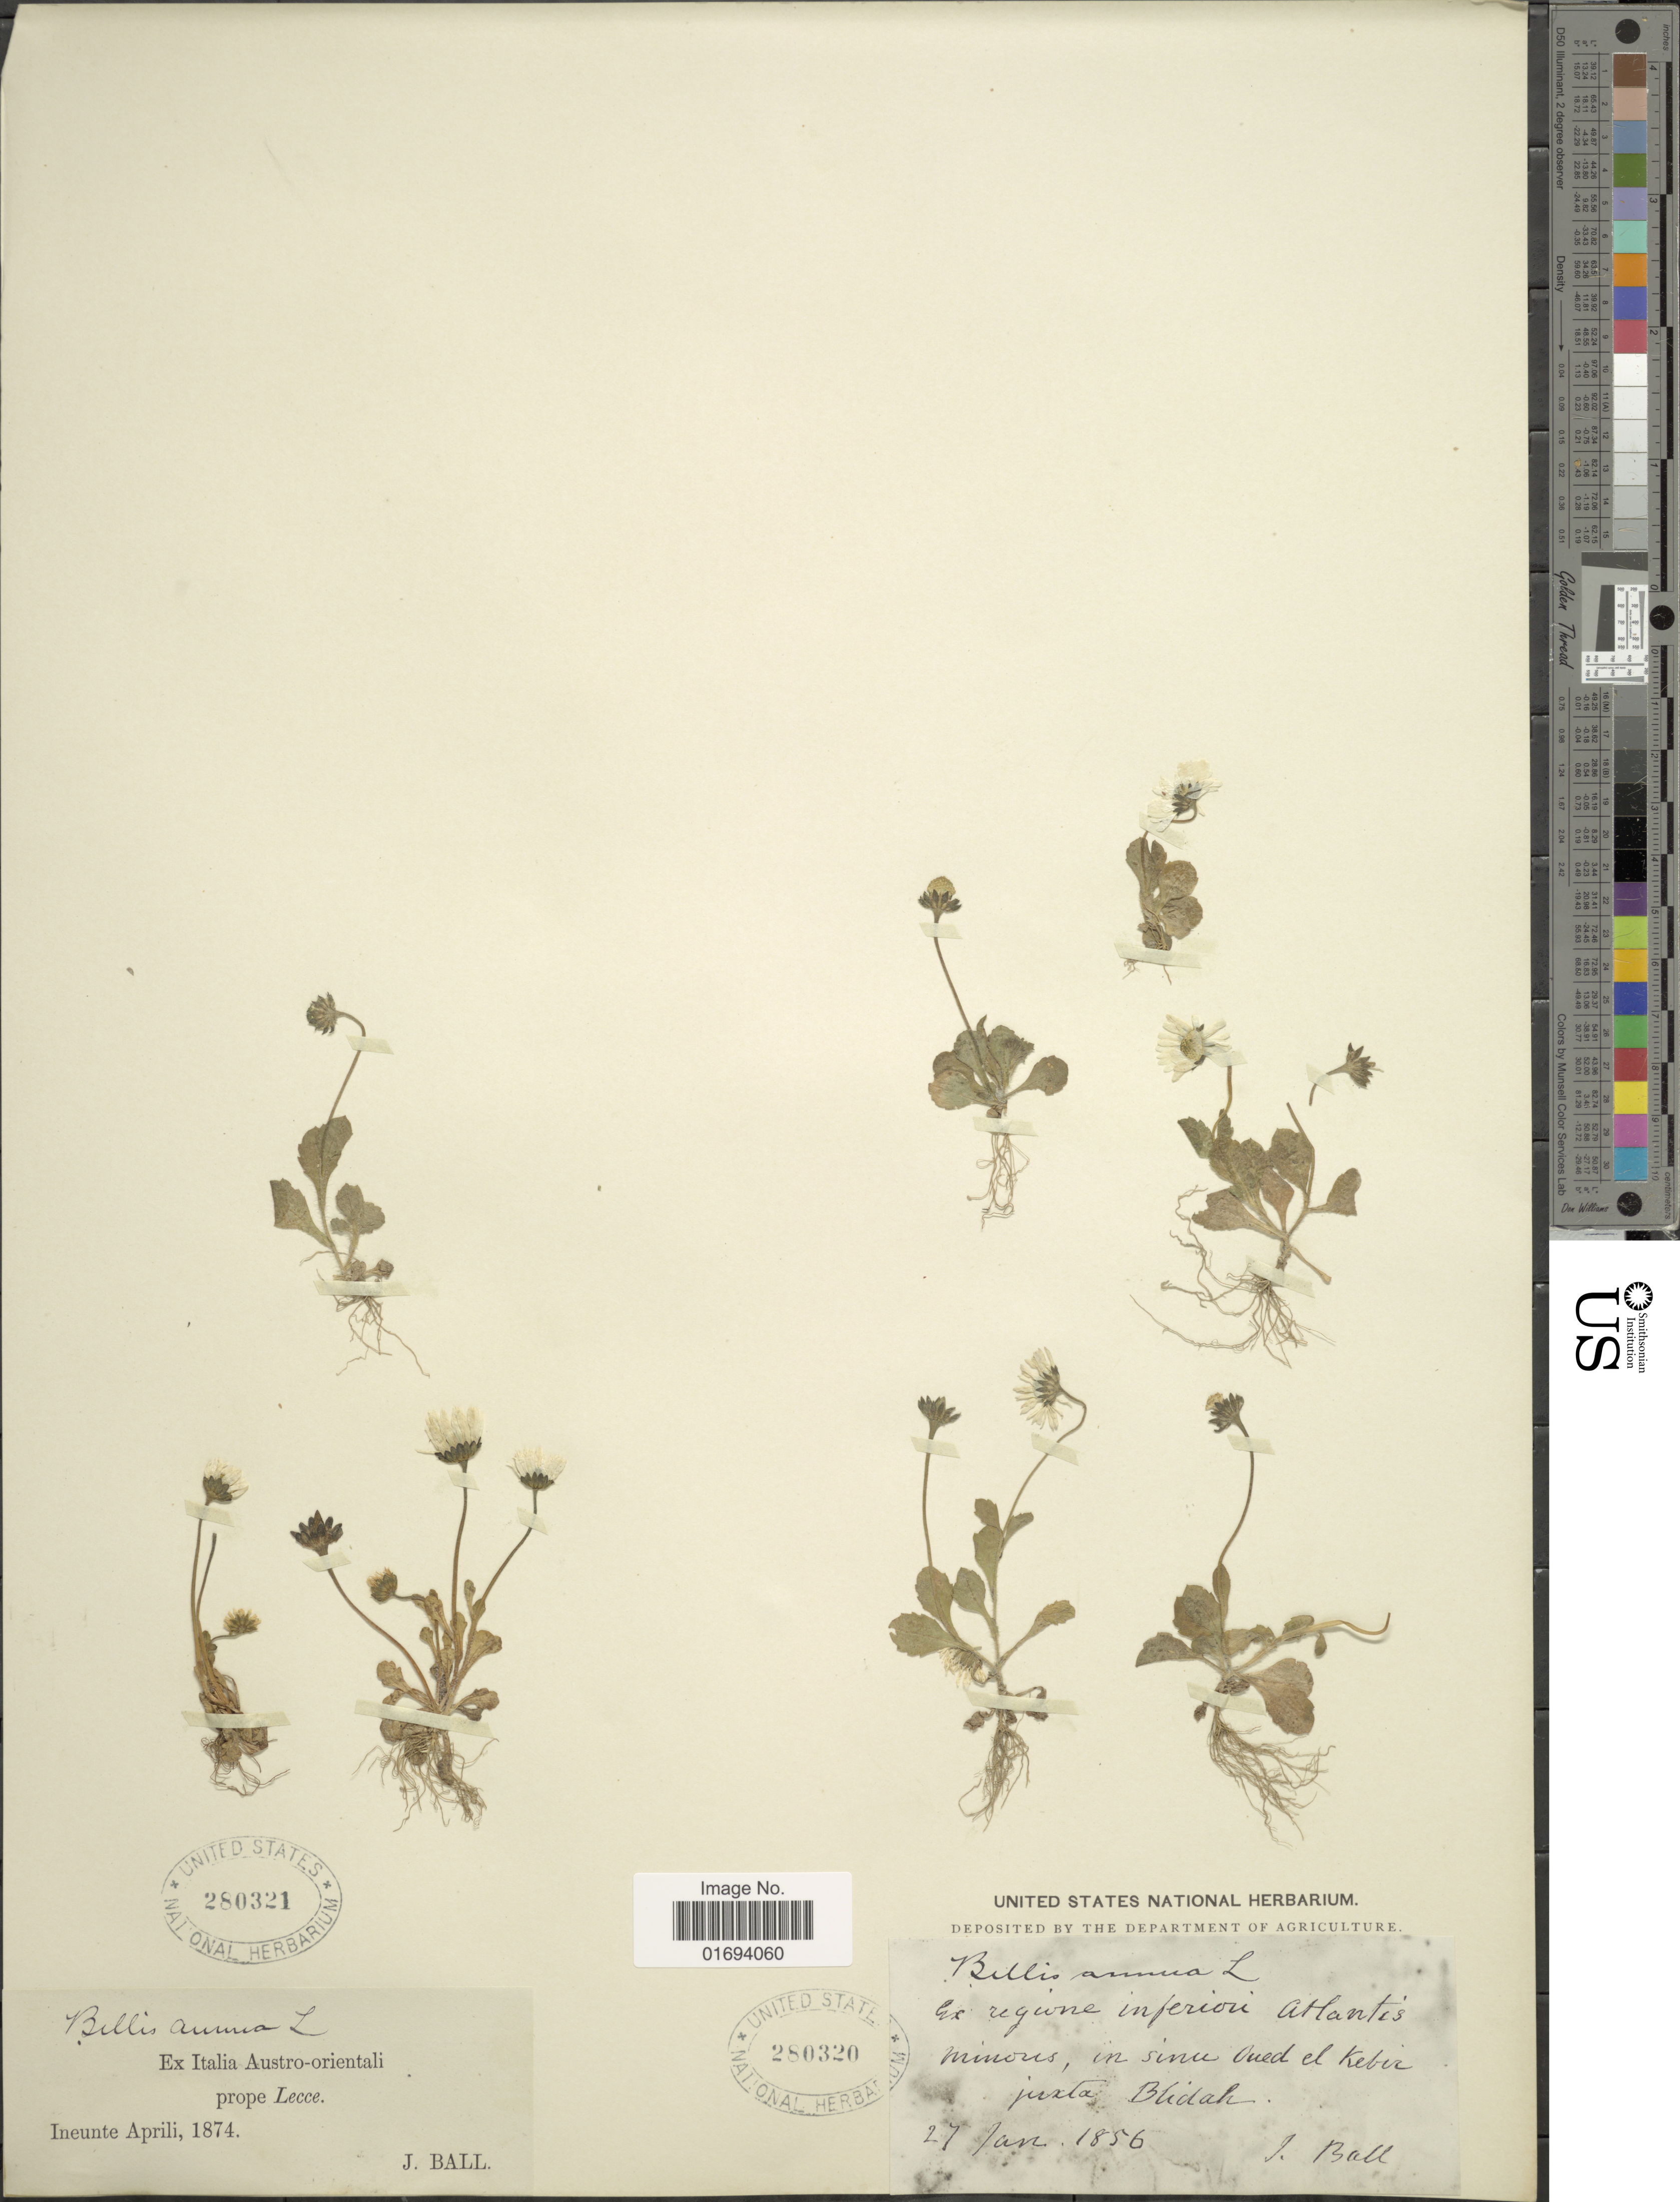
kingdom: Plantae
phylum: Tracheophyta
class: Magnoliopsida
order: Asterales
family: Asteraceae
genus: Bellis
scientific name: Bellis annua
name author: L.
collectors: J. Ball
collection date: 1874-04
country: Italy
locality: Italia Austro-orientali prope LEcce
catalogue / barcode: US 280321